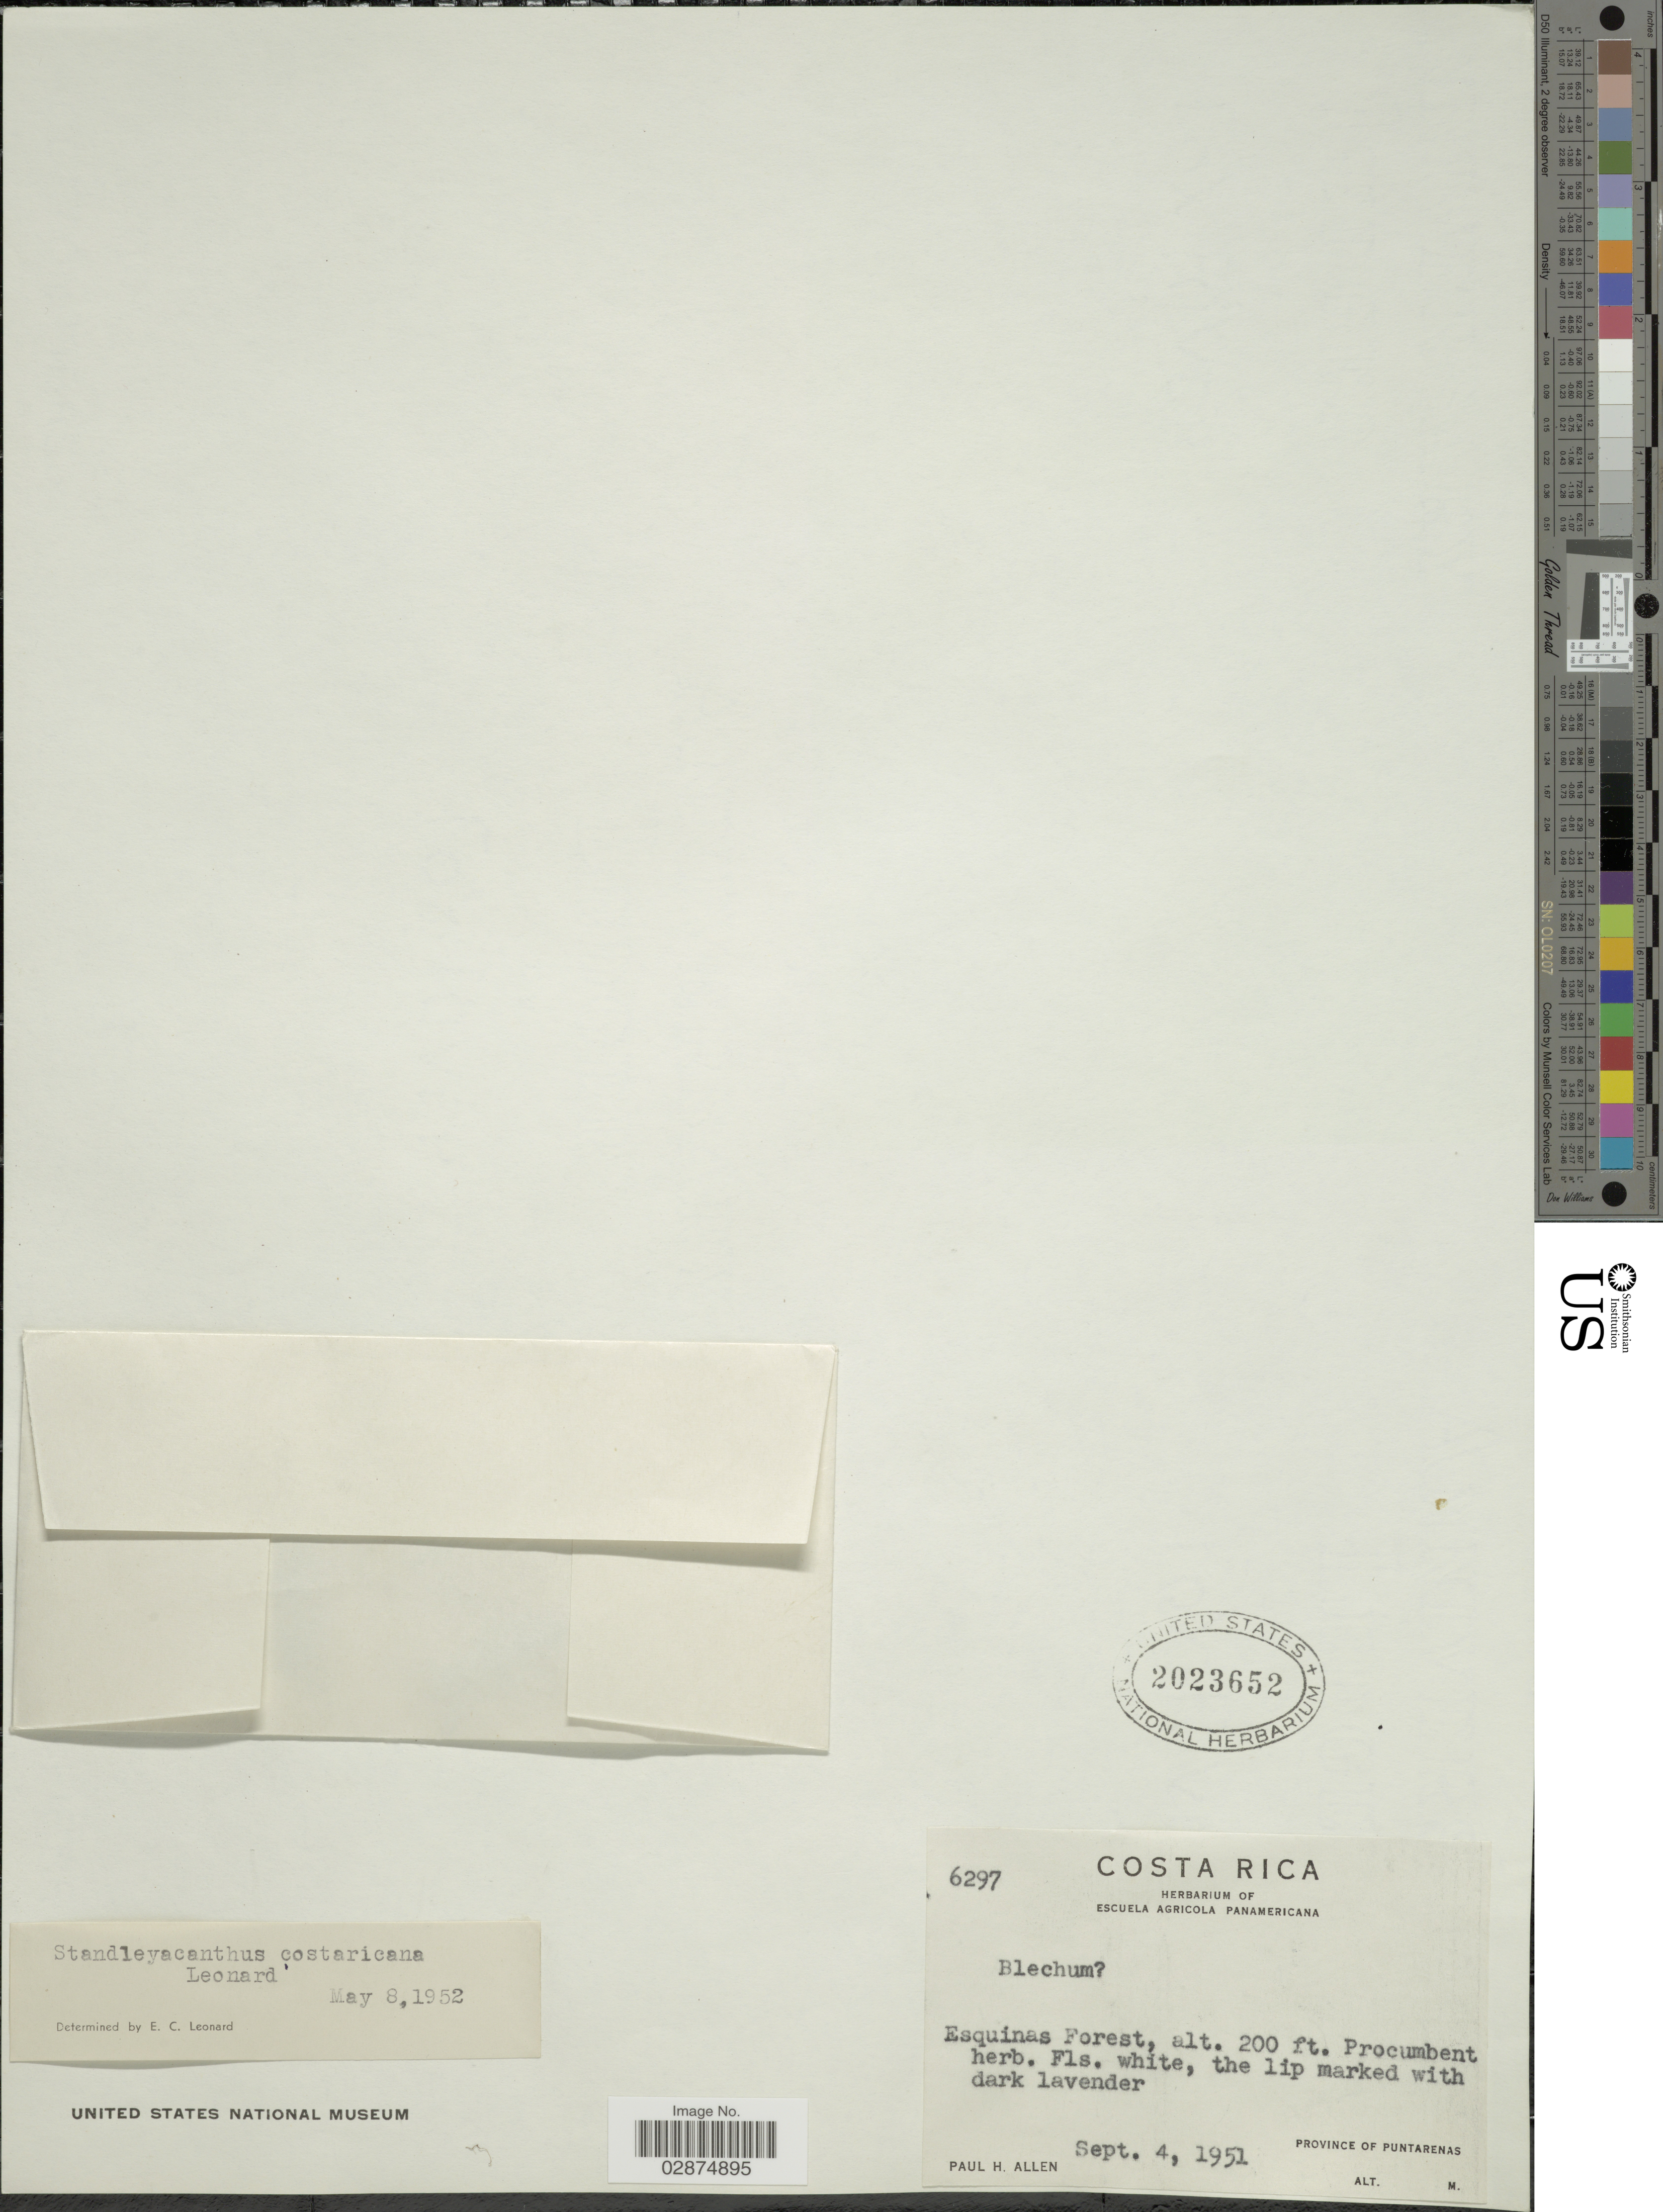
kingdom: Plantae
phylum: Tracheophyta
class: Magnoliopsida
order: Lamiales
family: Acanthaceae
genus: Herpetacanthus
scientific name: Herpetacanthus panamensis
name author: Leonard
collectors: P. H. Allen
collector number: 6297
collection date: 1951-09-04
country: Costa Rica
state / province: Puntarenas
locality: Esquinas Forest.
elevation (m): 61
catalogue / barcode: US 2023652